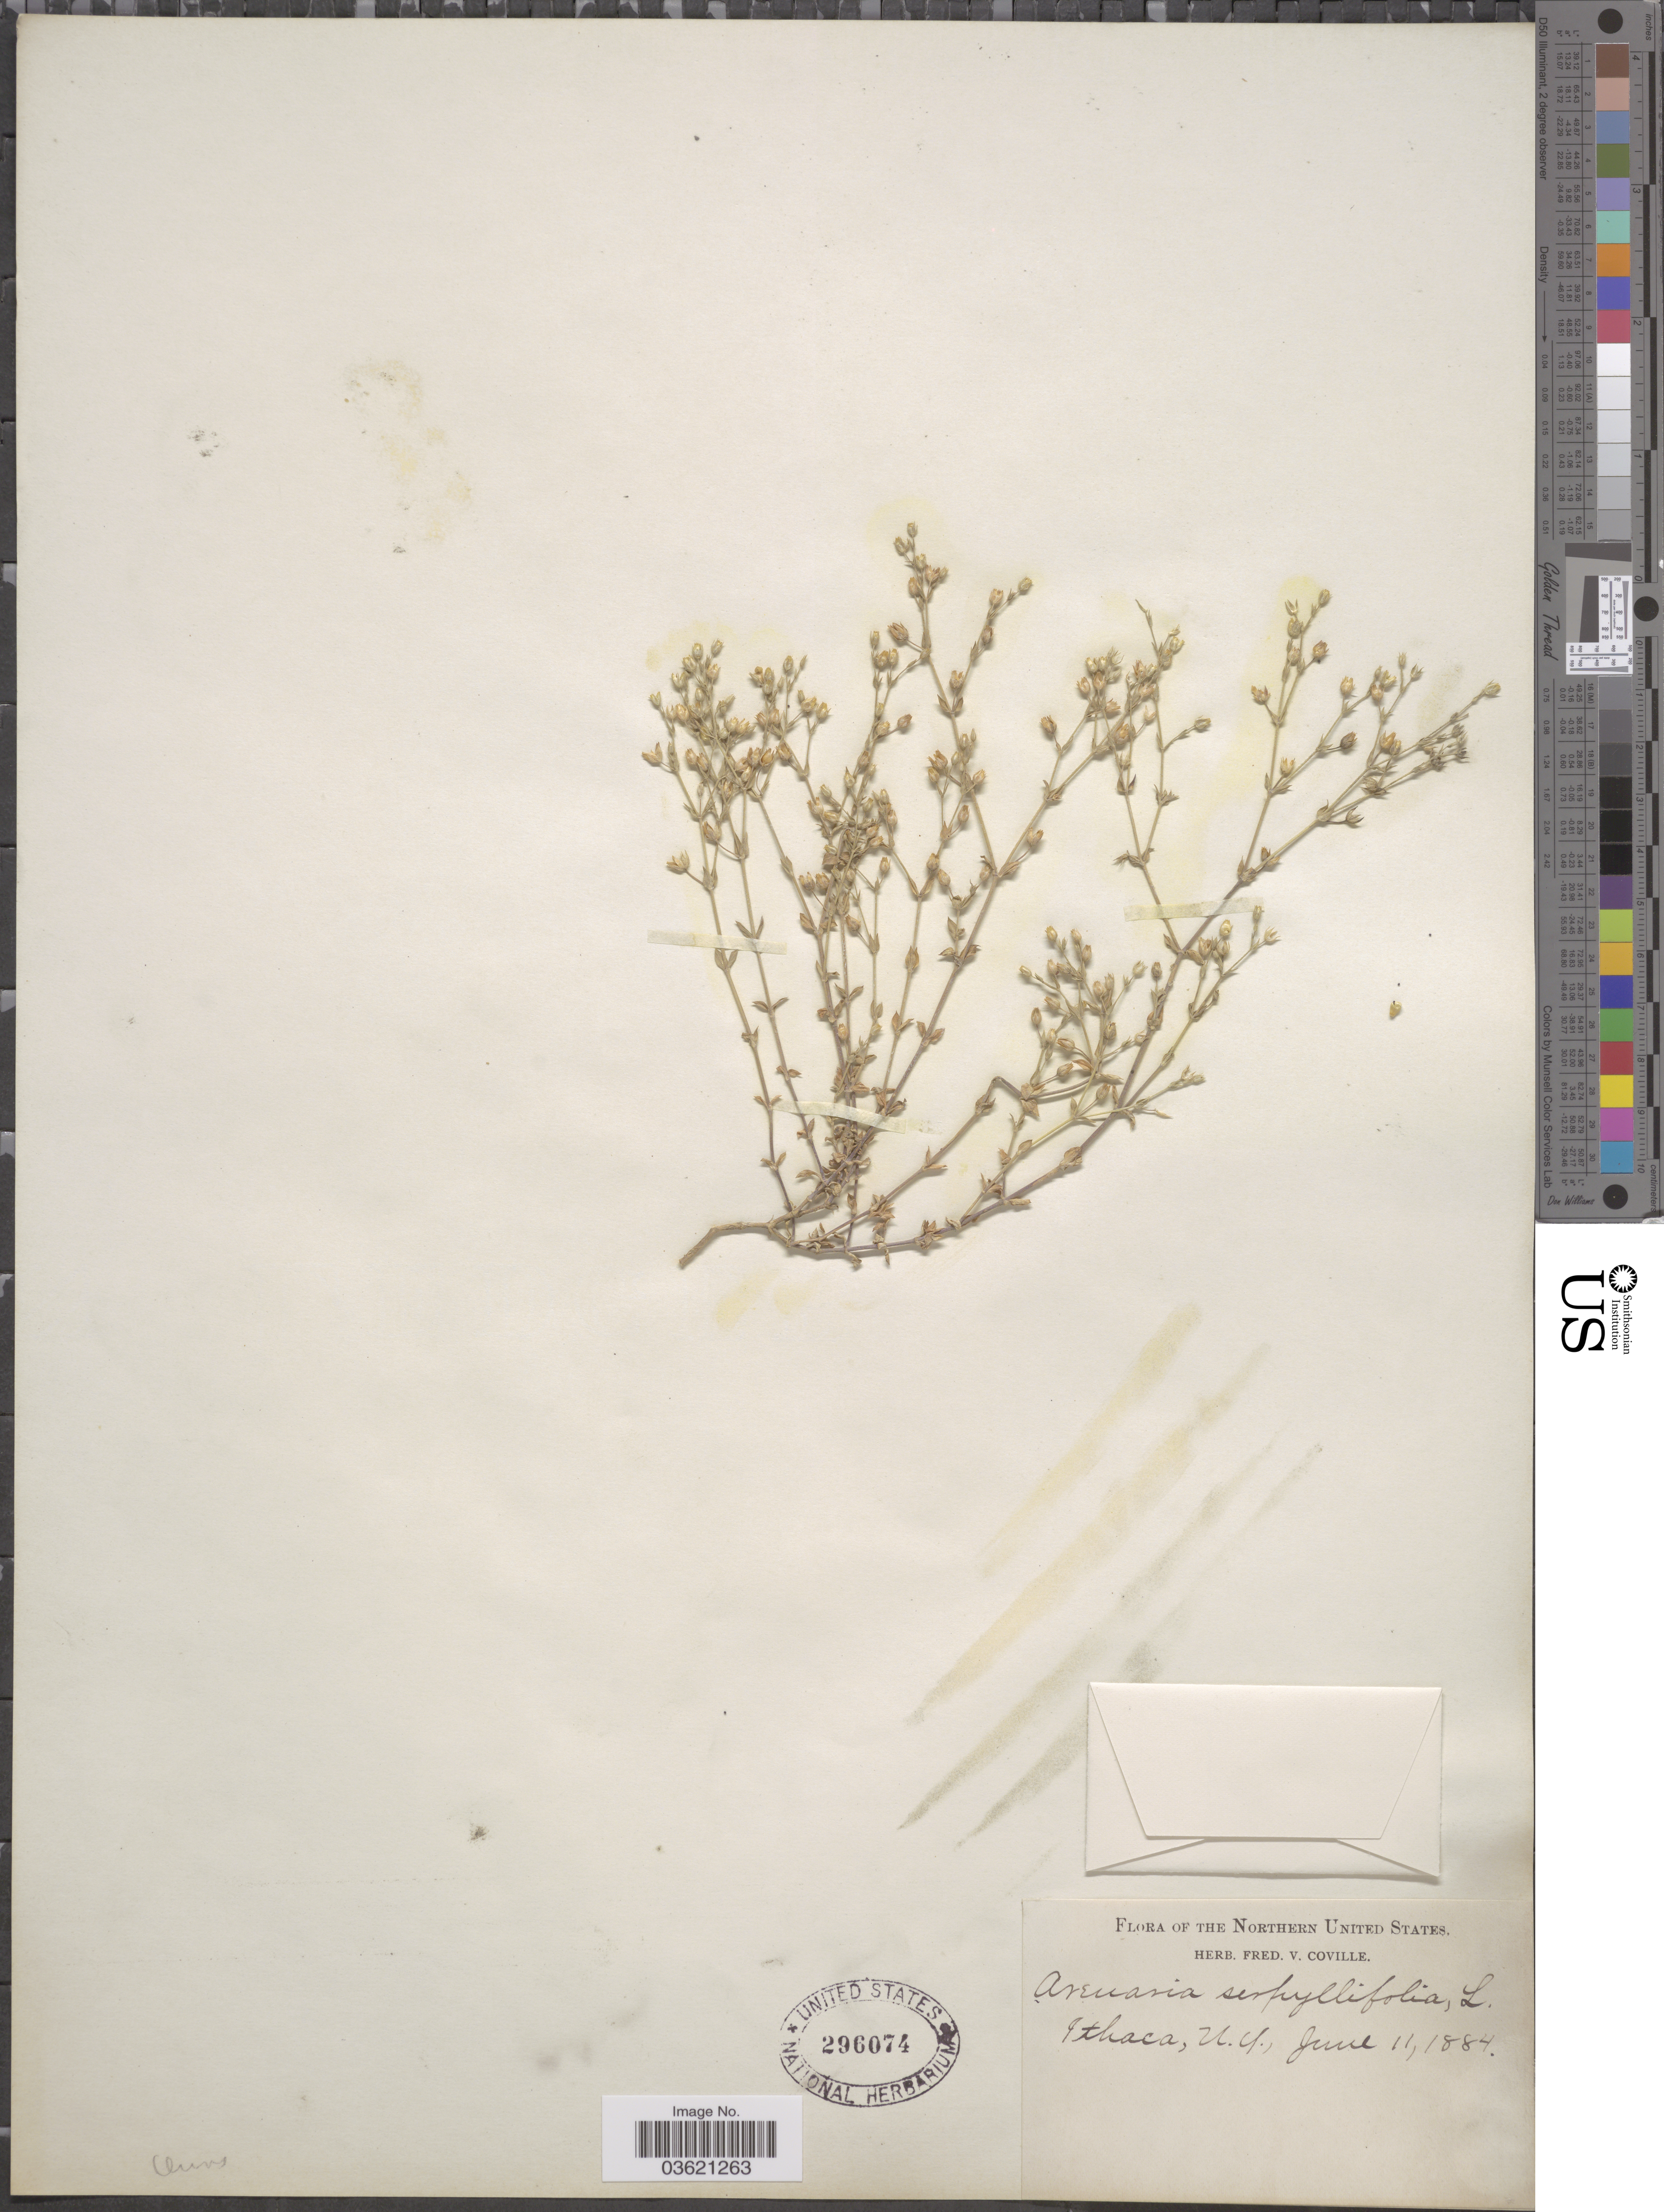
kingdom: Plantae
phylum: Tracheophyta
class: Magnoliopsida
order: Caryophyllales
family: Caryophyllaceae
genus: Arenaria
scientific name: Arenaria serpyllifolia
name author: L.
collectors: ex herb. Fred. V. Coville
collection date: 1884-06-11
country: United States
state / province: New York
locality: The Northern United States. Ithaca.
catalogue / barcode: US 296074